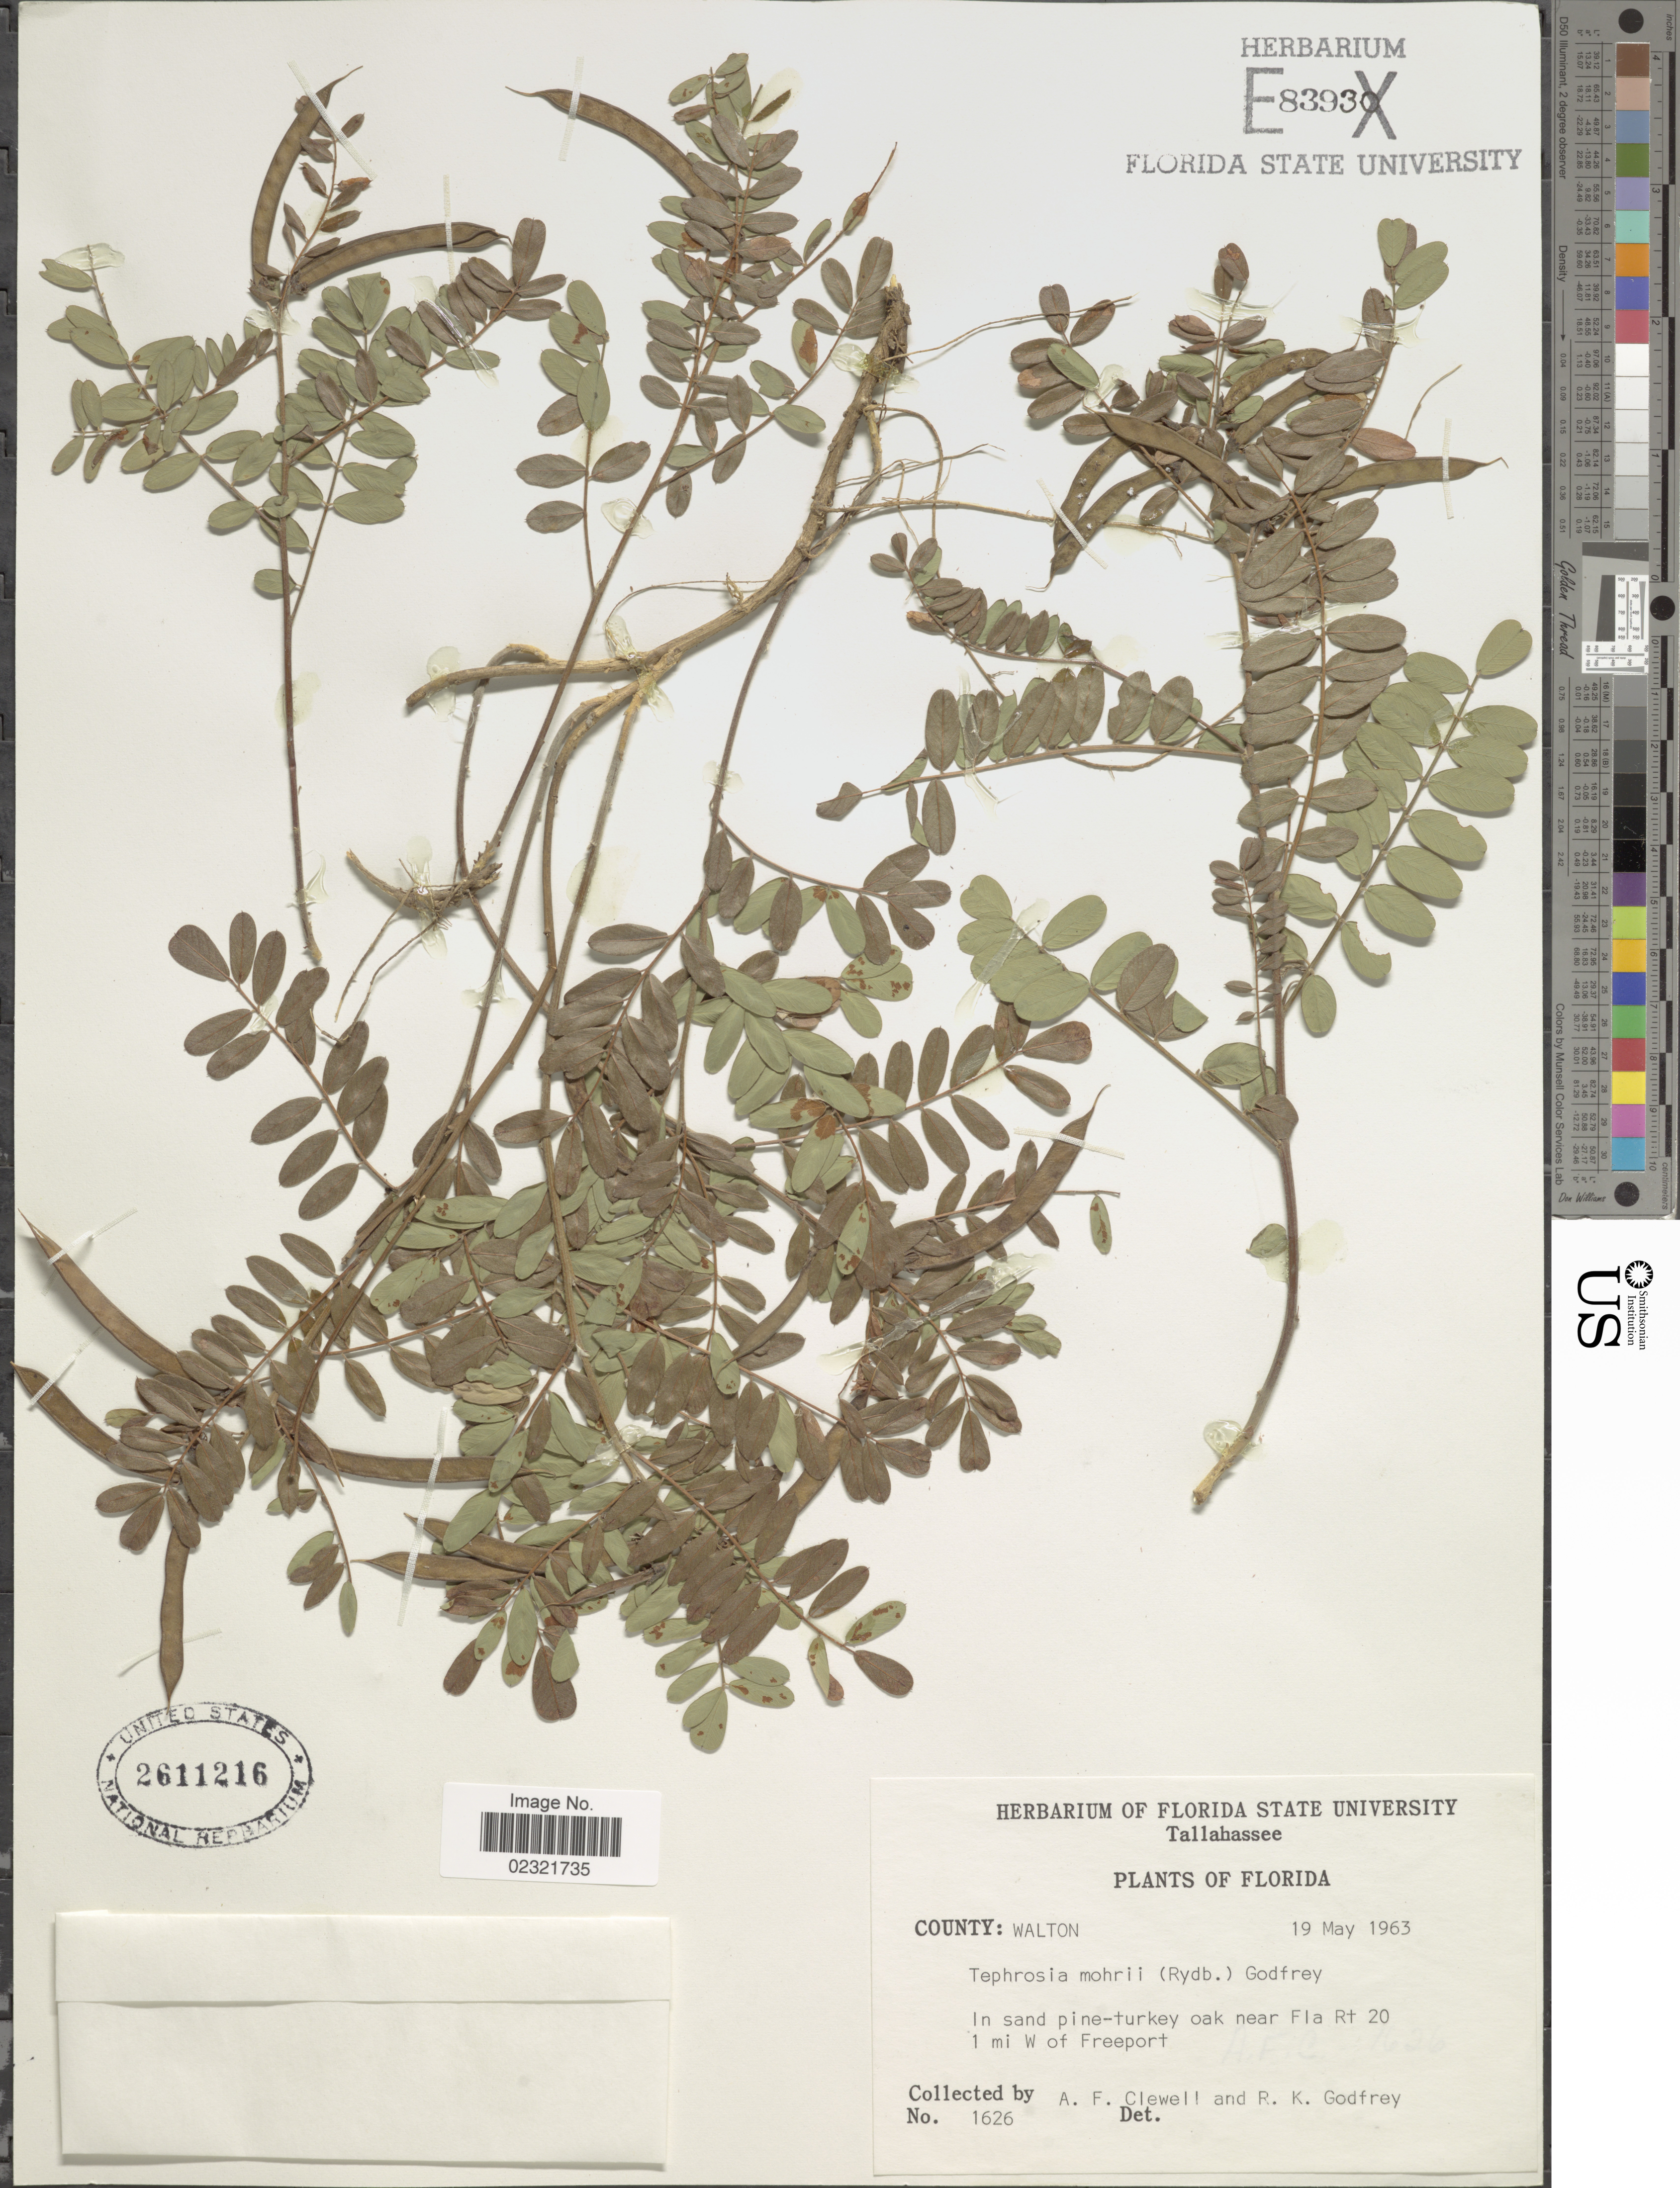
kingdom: Plantae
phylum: Tracheophyta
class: Magnoliopsida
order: Fabales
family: Fabaceae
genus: Tephrosia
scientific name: Tephrosia mohrii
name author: (Rydb.) R.K. Godfrey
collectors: A. Clewell & R. K. Godfrey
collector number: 1626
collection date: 1963-05-19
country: United States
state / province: Florida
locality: Walton, In sand pine-turkey oak near Fla Rt 20 1 mi W of Freeport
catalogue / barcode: US 2611216